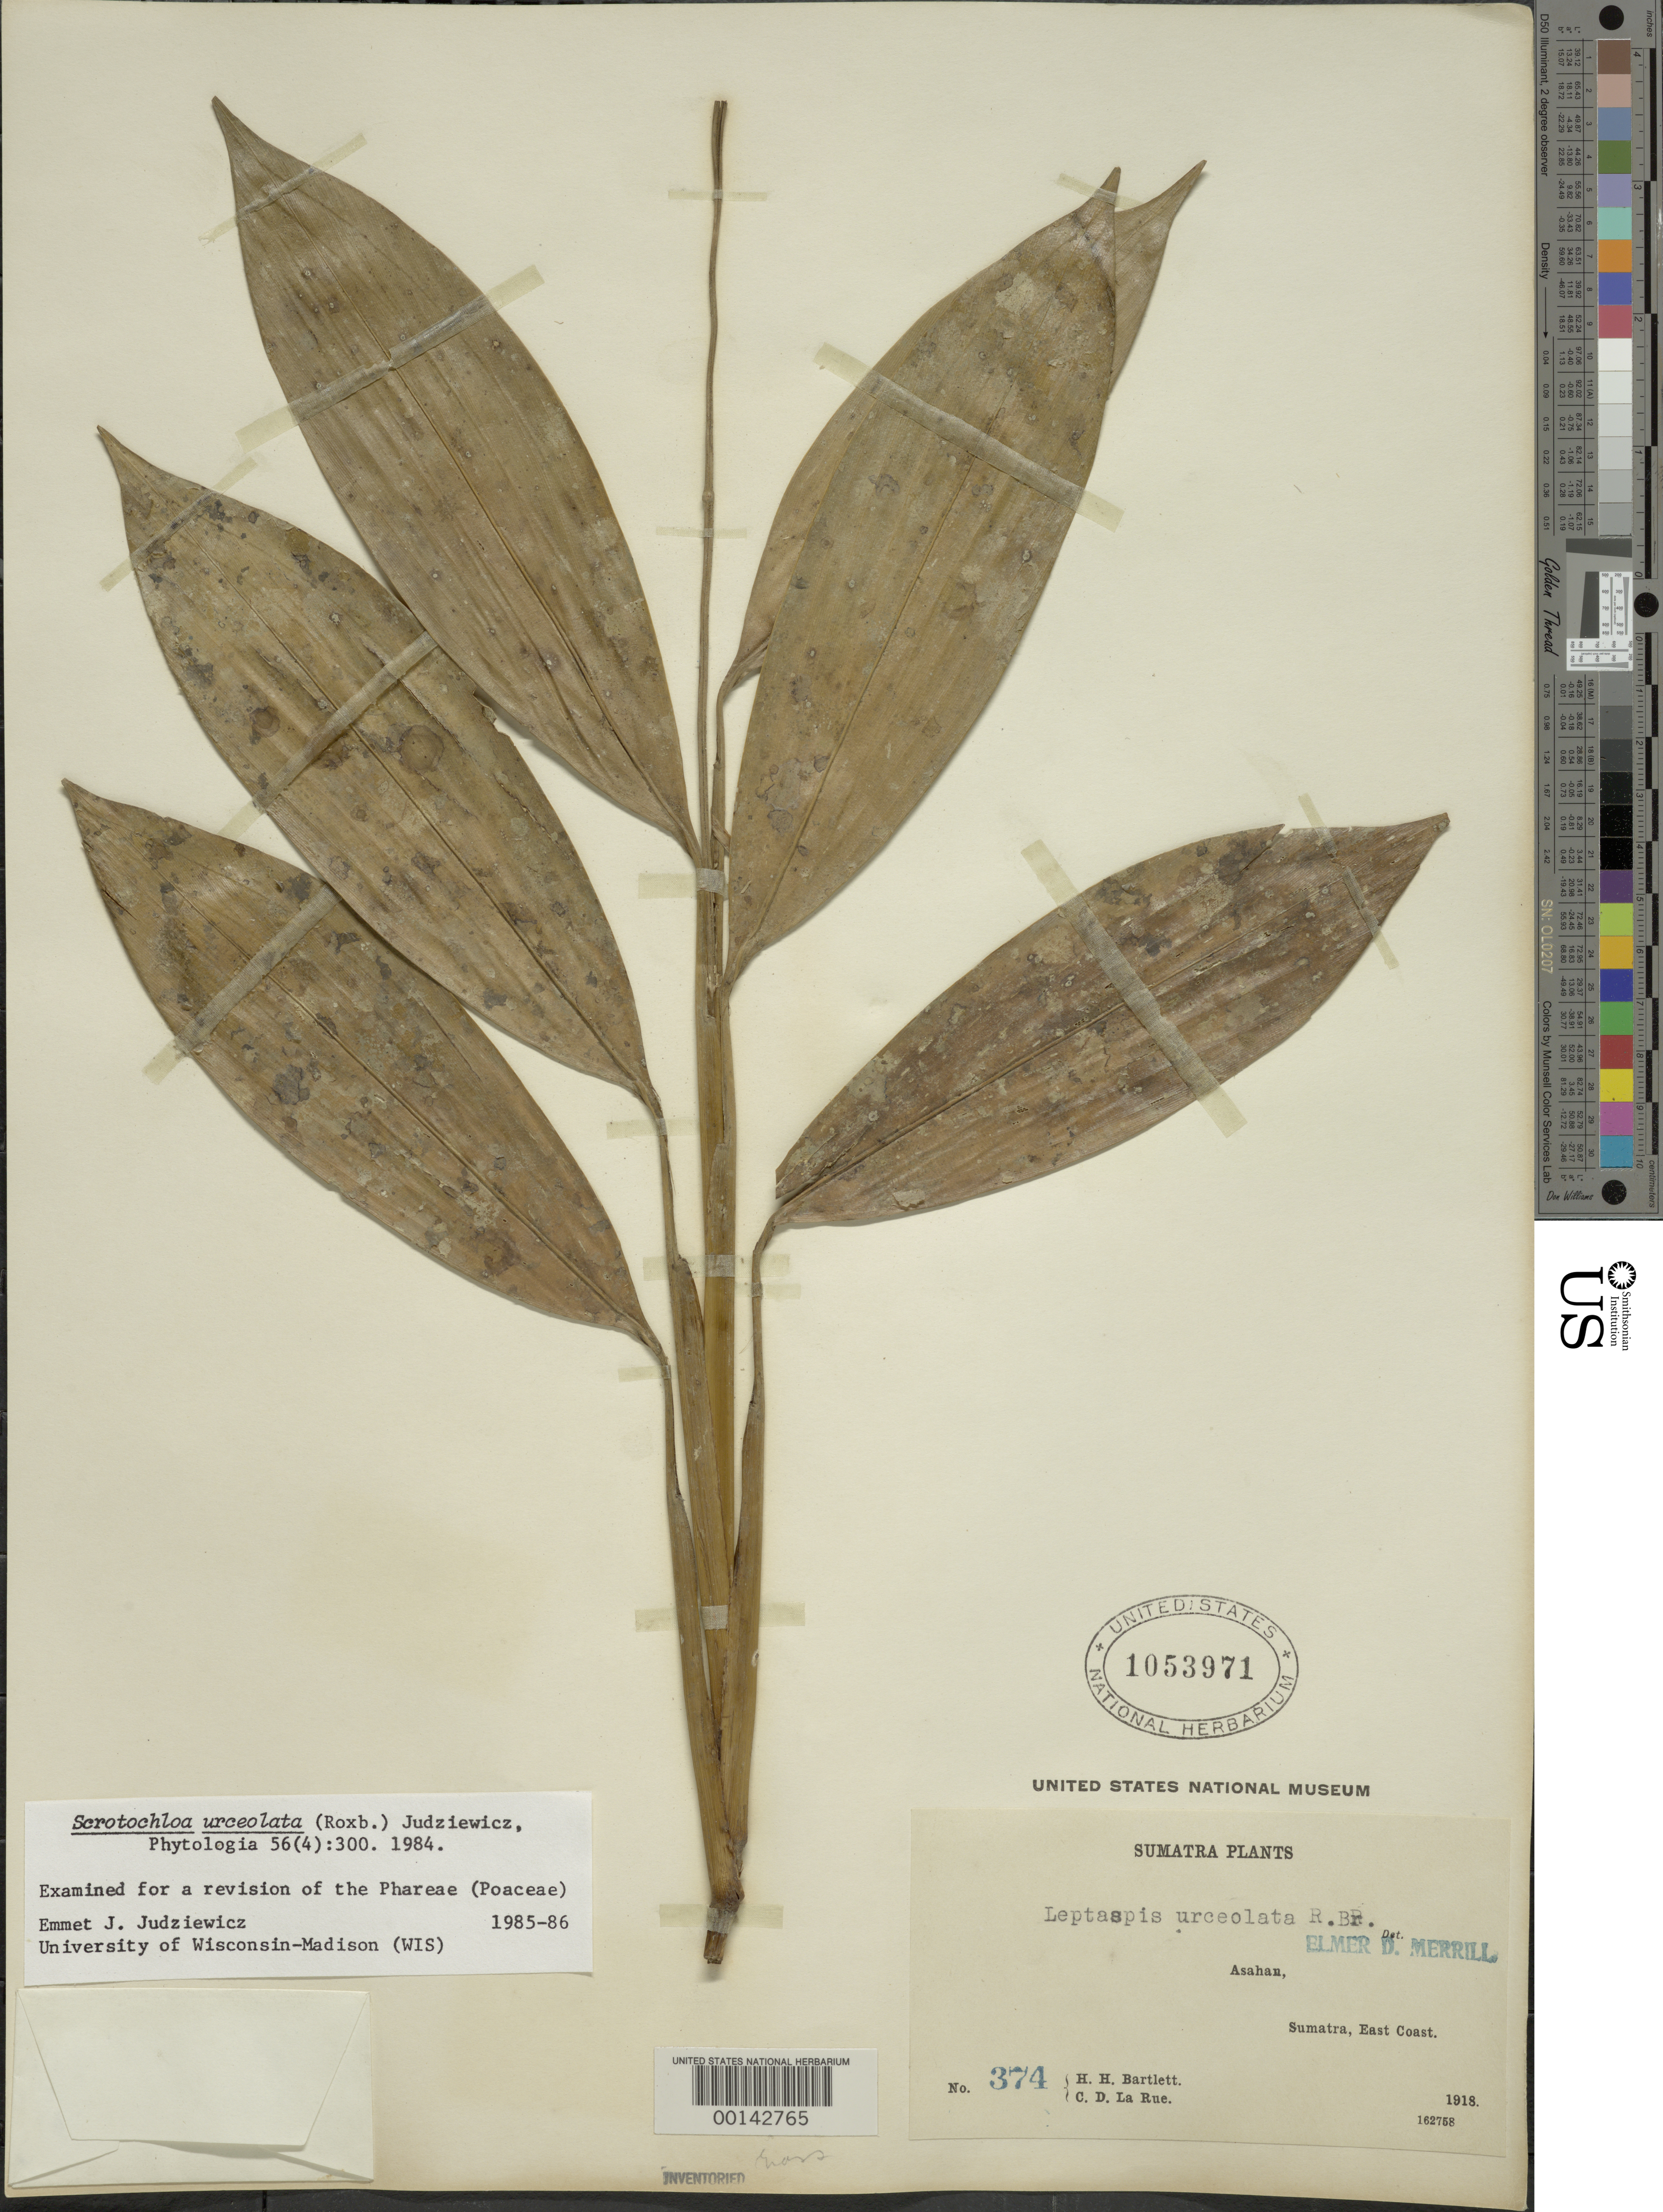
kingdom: Plantae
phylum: Tracheophyta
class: Liliopsida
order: Poales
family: Poaceae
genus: Scrotochloa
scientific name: Scrotochloa urceolata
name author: (Roxb.) Judz.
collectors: H. H. Bartlett & C. La Rue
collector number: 374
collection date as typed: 1918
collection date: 1918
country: Indonesia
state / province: Sumatra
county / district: Aceh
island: Sumatra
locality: Asahan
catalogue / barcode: US 1053971